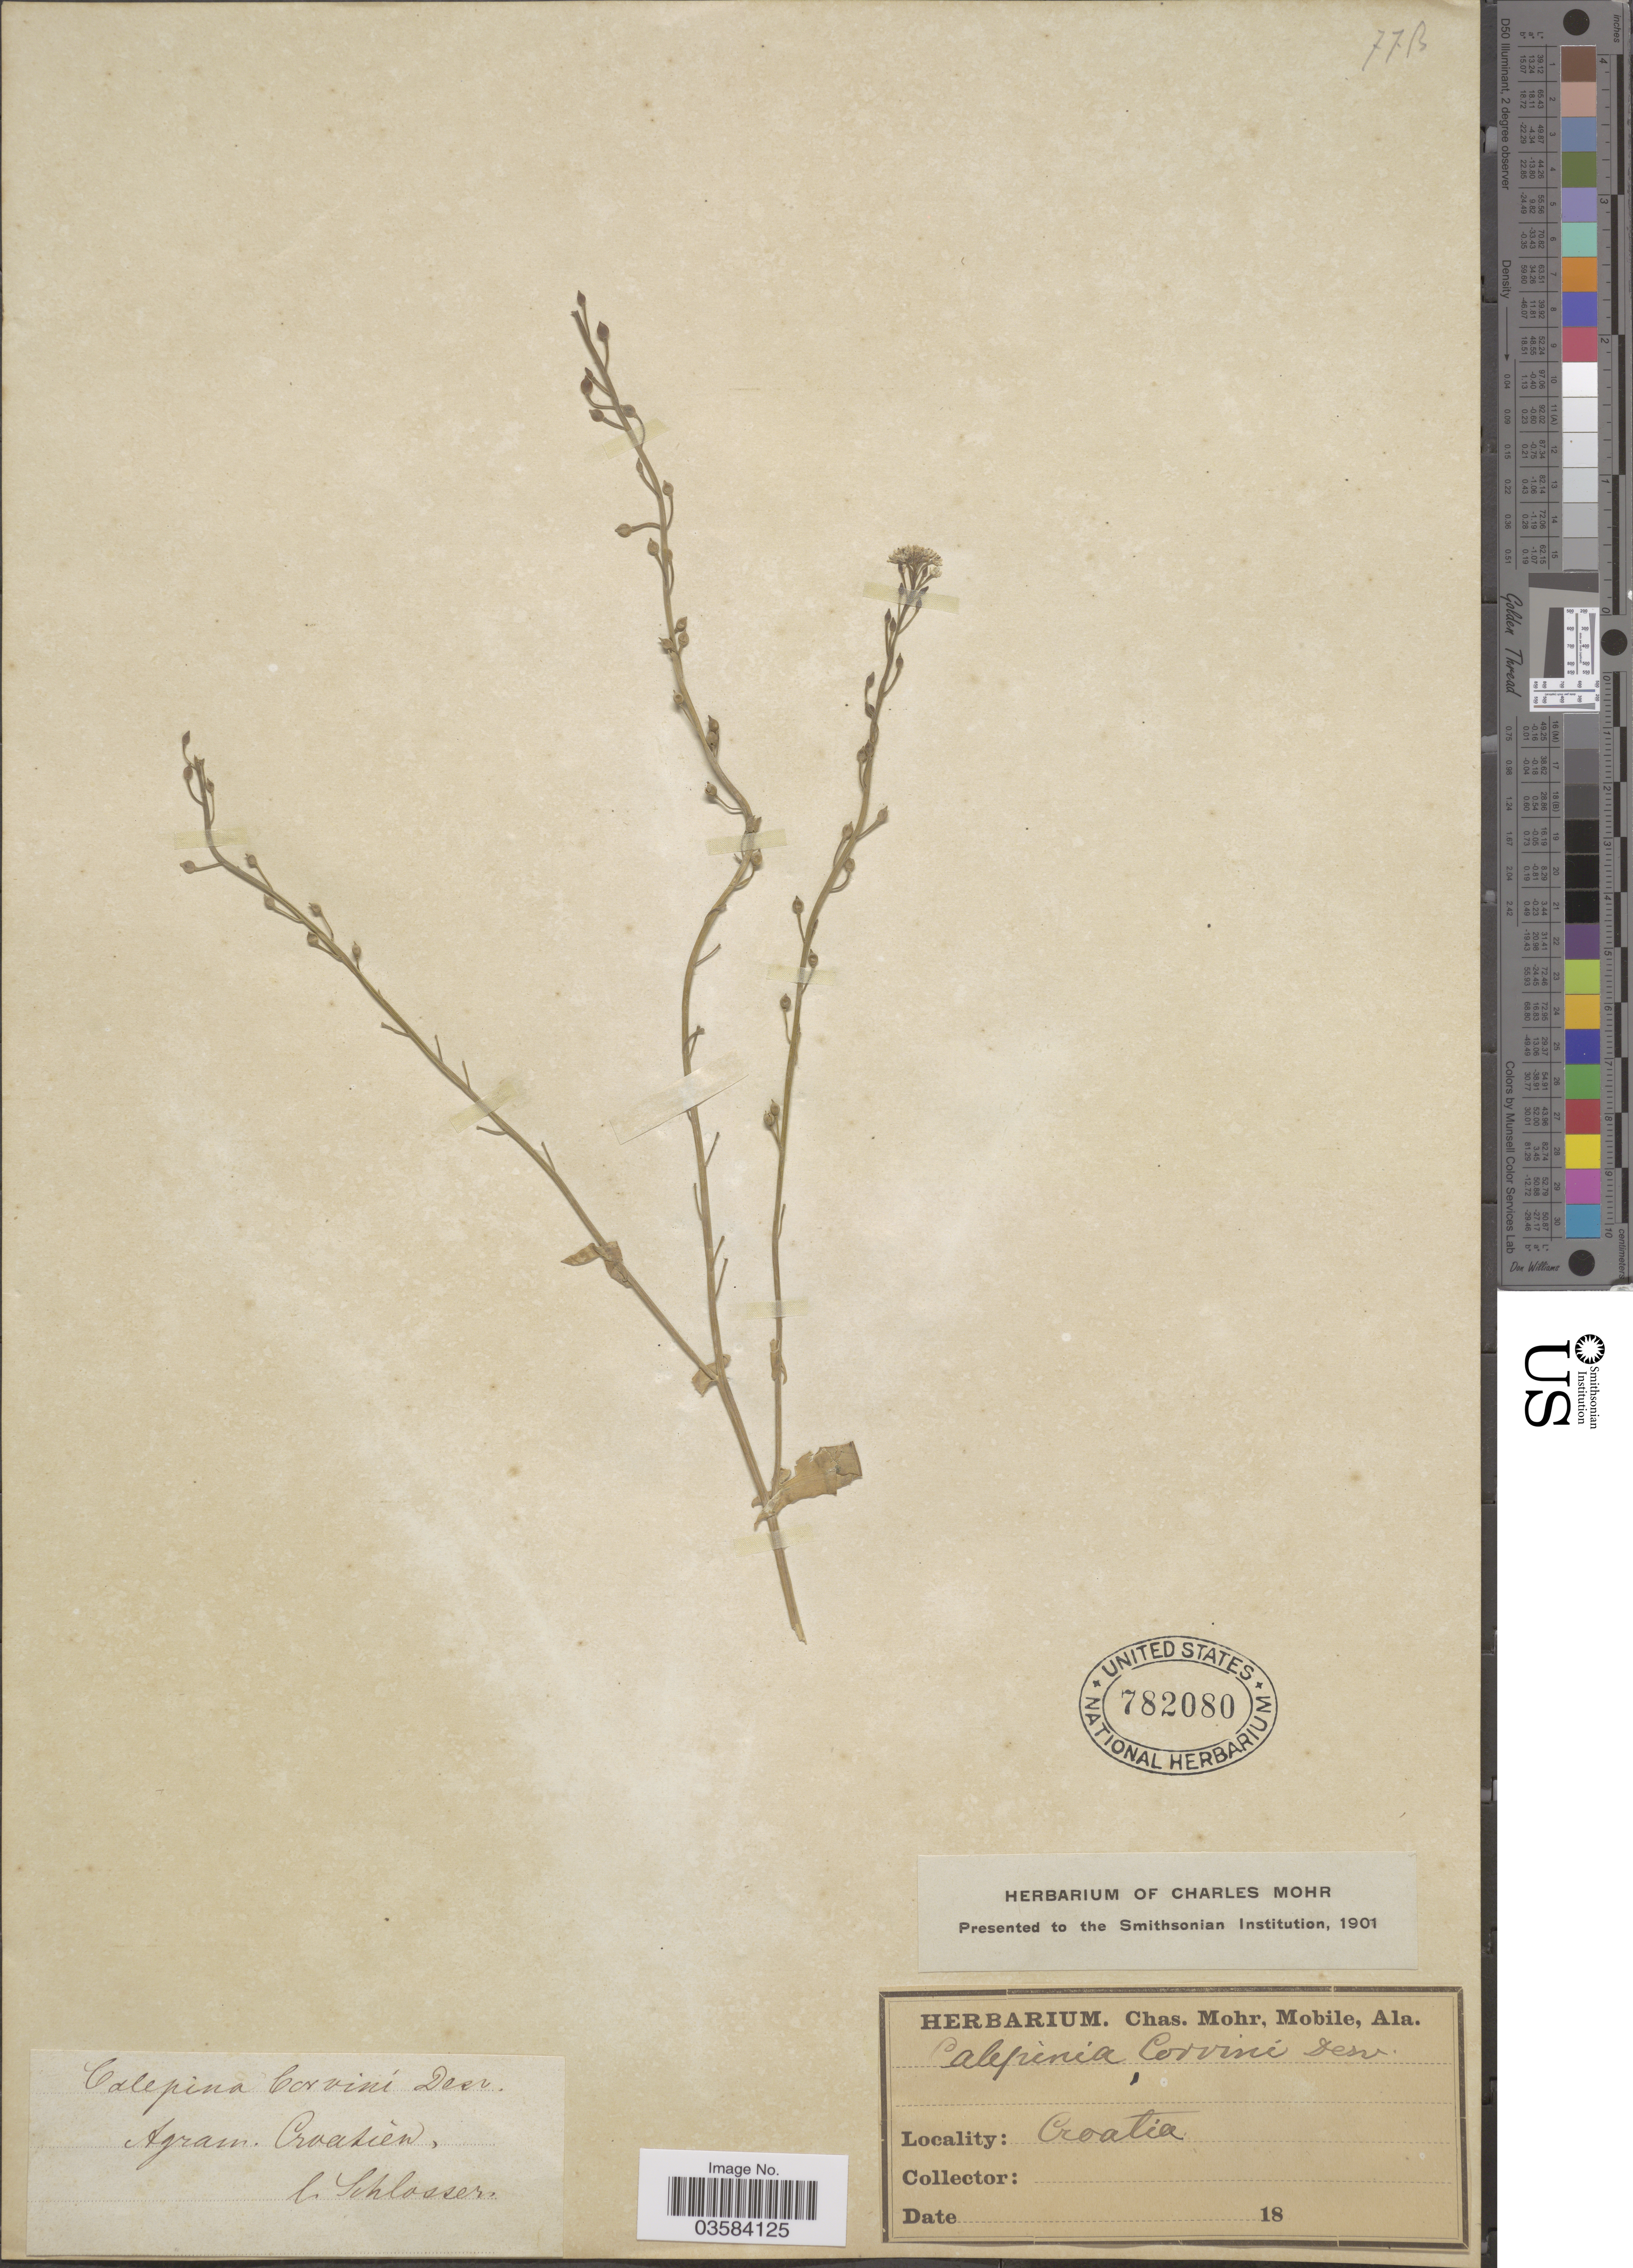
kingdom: Plantae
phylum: Tracheophyta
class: Magnoliopsida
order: Brassicales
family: Brassicaceae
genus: Calepina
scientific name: Calepina corvini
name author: (All.) Desv.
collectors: L. Schlosser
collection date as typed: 18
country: Croatia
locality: Agram.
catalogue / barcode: US 782080